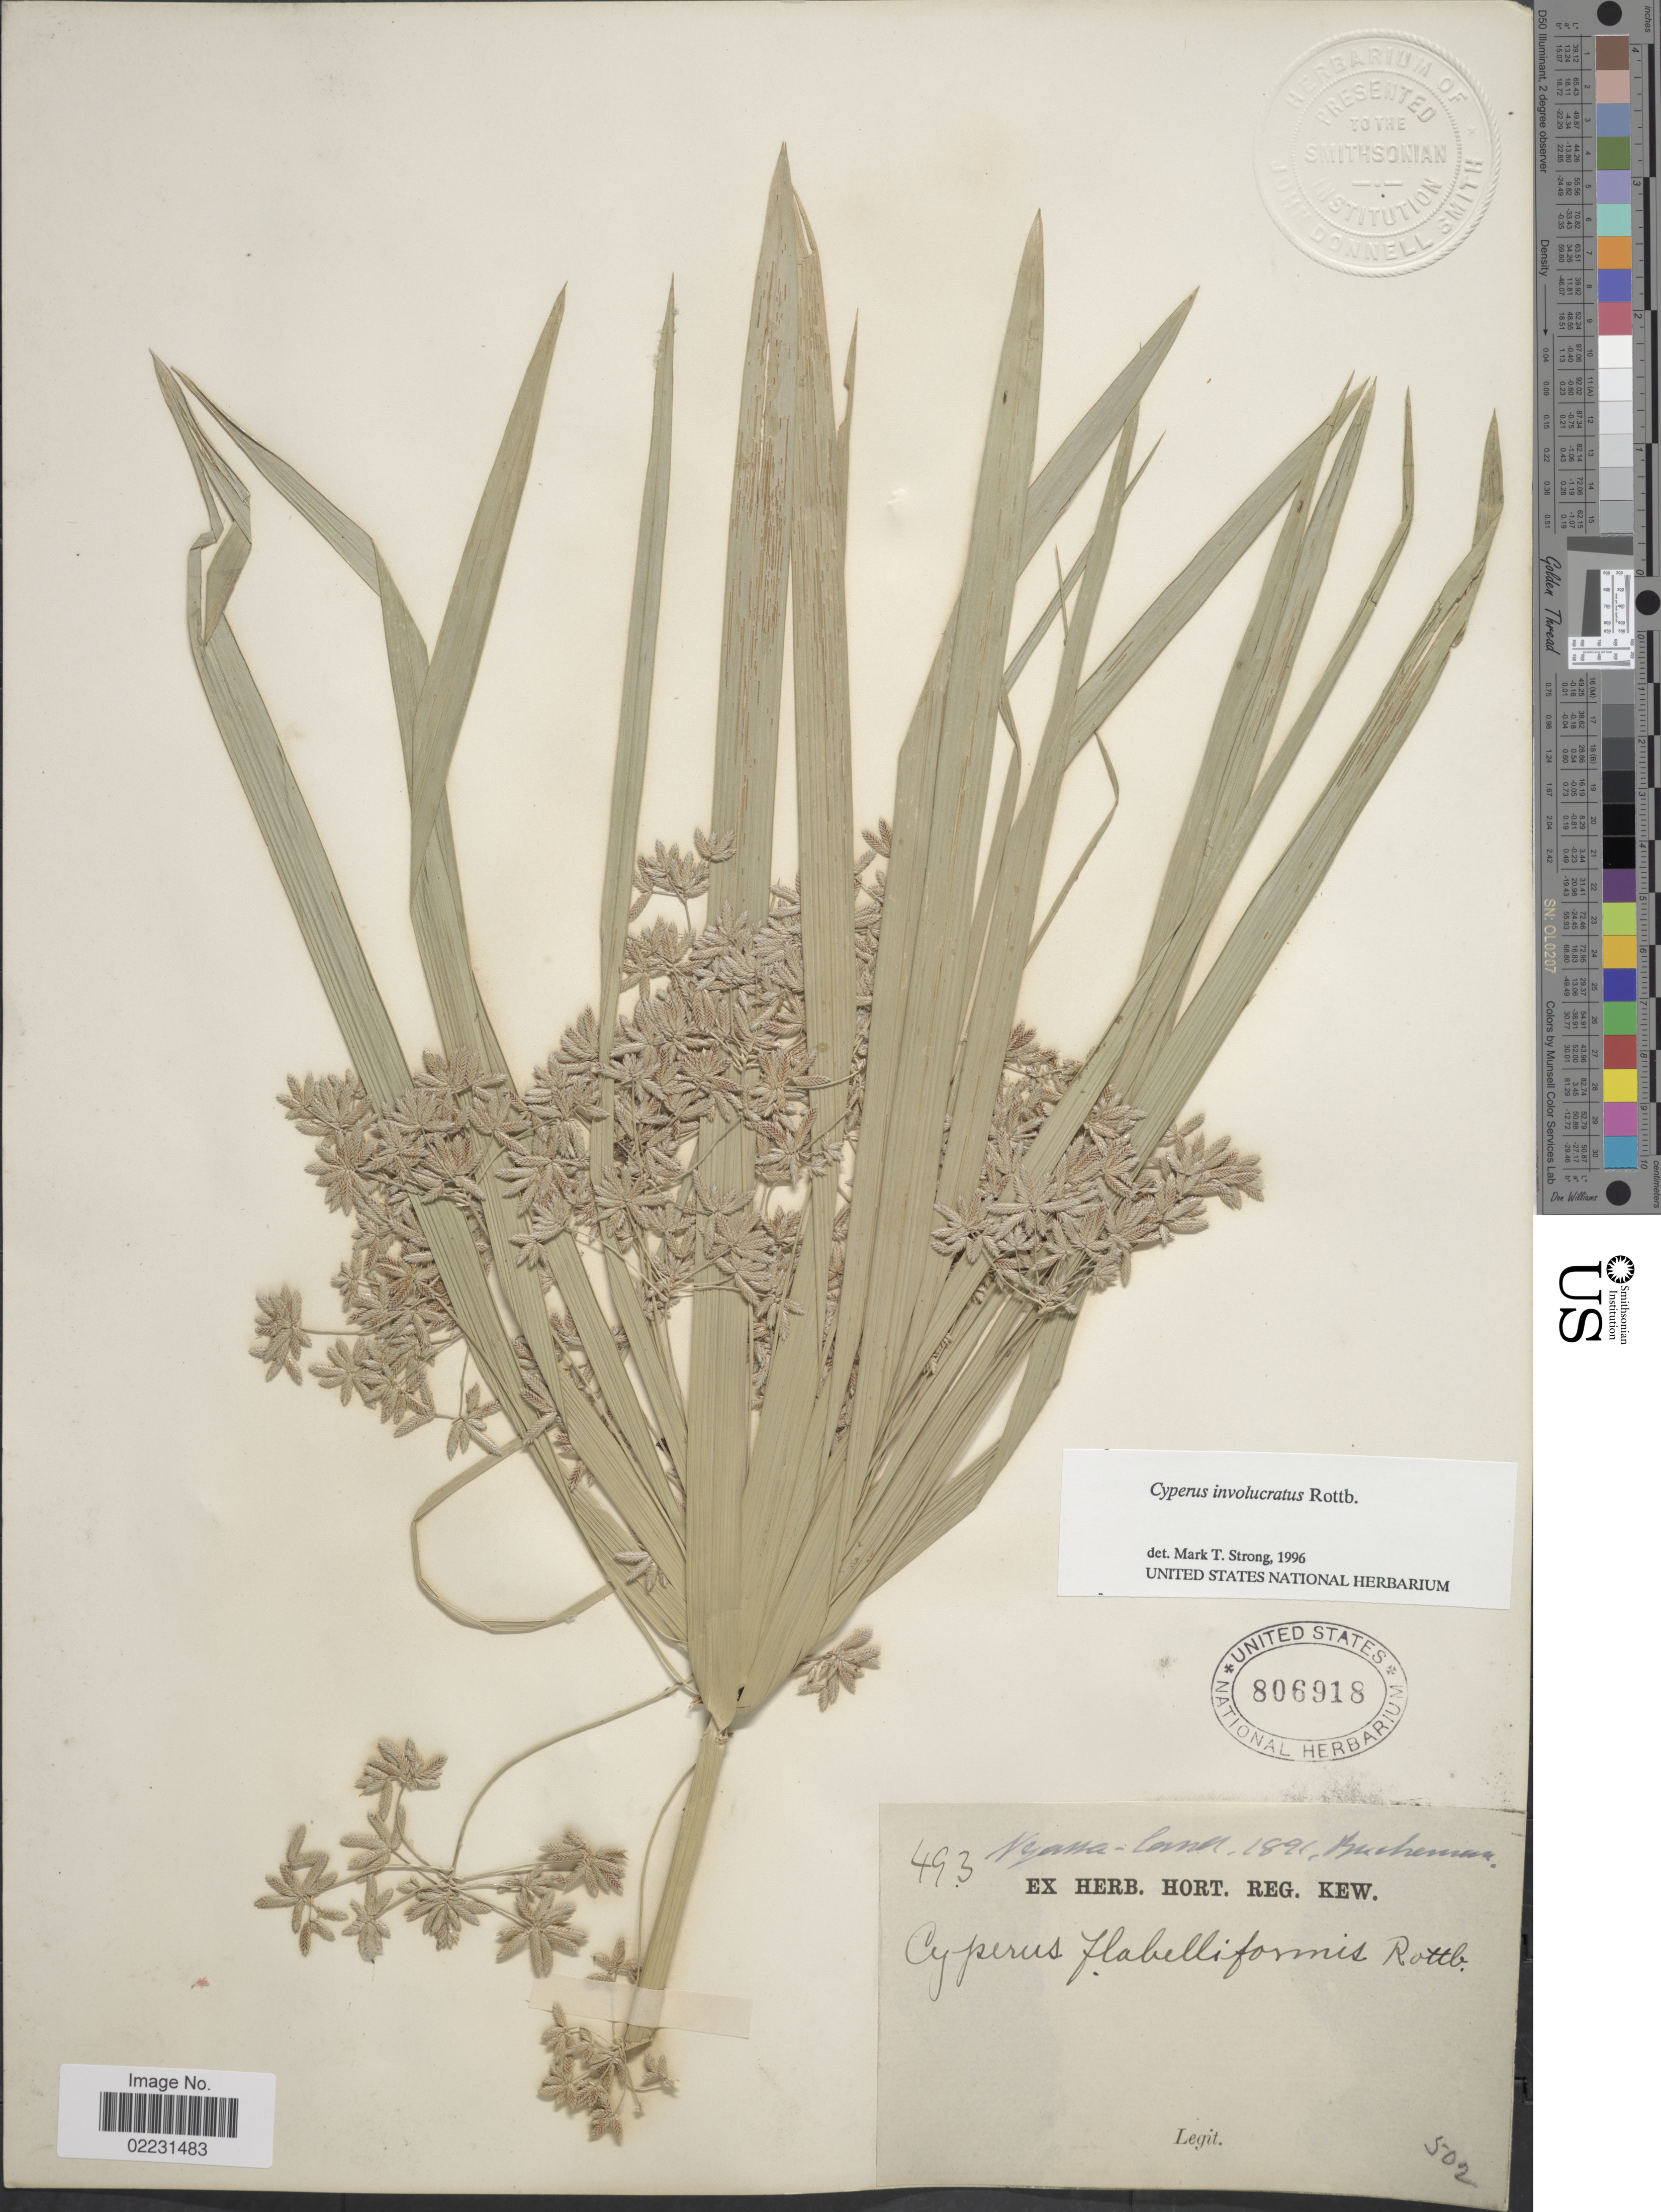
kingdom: Plantae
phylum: Tracheophyta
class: Liliopsida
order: Poales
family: Cyperaceae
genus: Cyperus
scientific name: Cyperus involucratus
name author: Rottb.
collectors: Buchanan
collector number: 493/502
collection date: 1891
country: Malawi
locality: Nyassa-land.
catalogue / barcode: US 806918